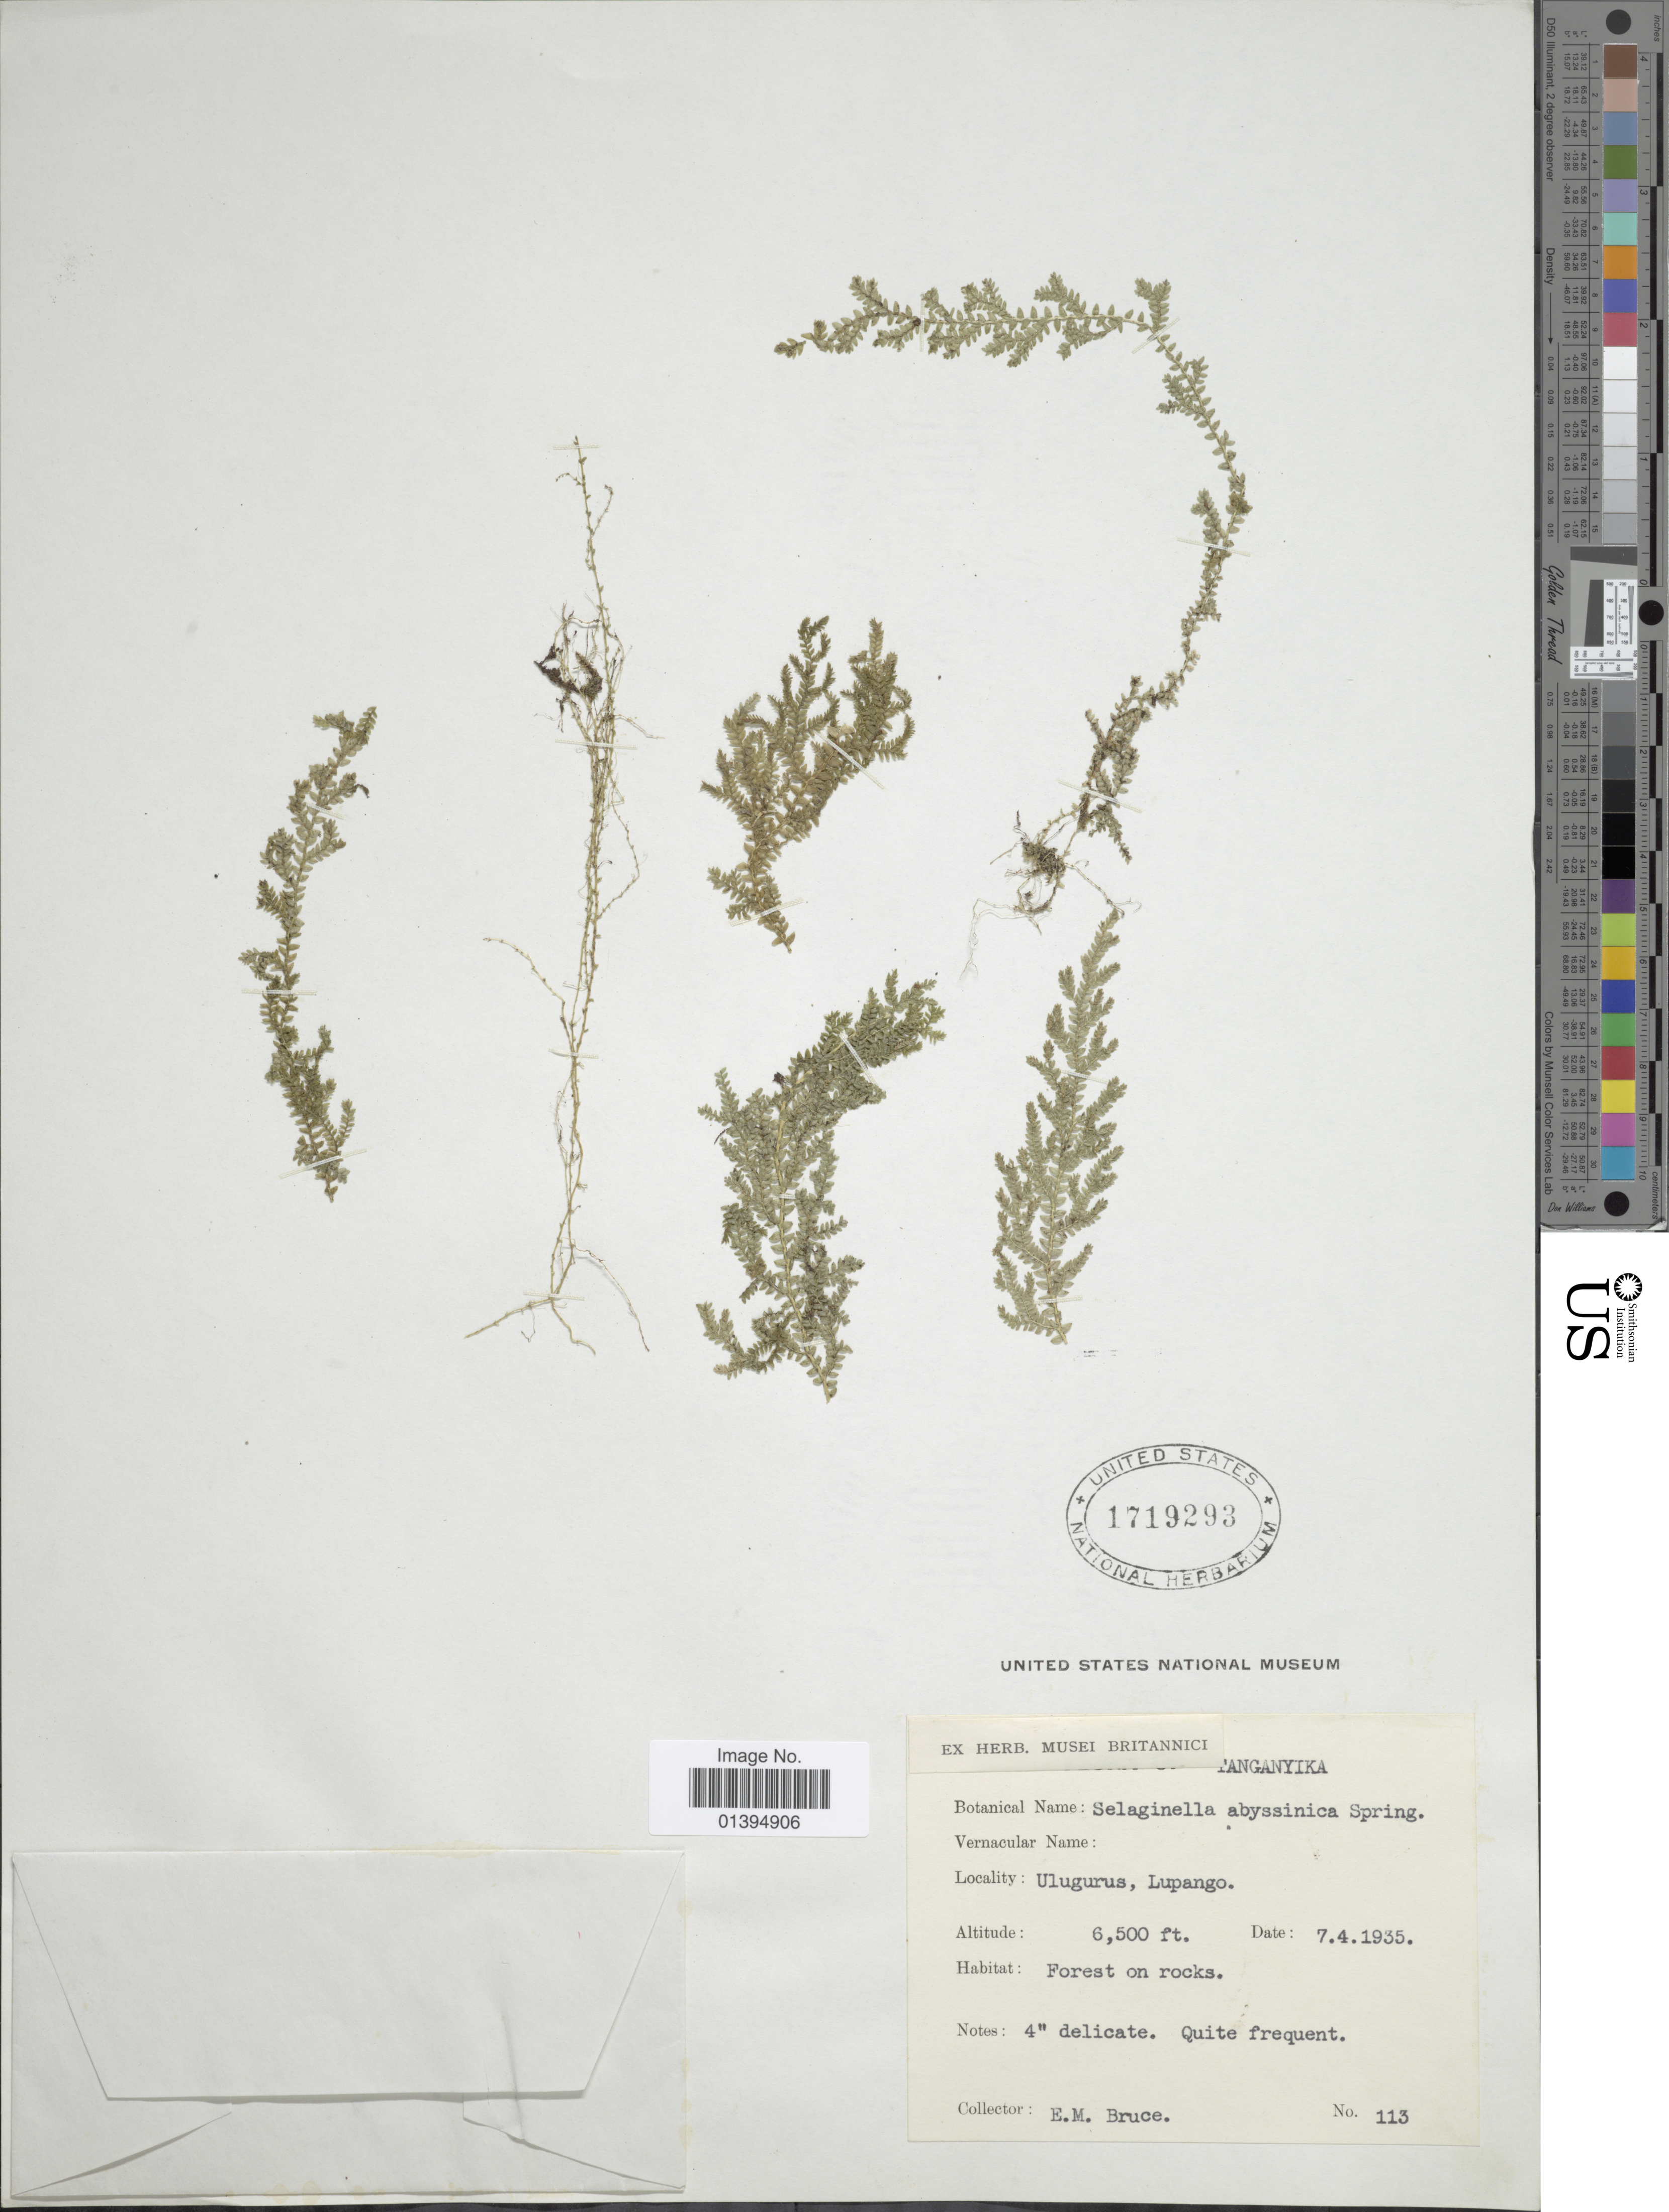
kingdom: Plantae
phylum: Tracheophyta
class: Lycopodiopsida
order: Selaginellales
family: Selaginellaceae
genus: Selaginella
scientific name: Selaginella abyssinica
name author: Spring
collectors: E. Bruce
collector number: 113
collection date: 1935-04-07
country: Tanzania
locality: Tanganyika, Ulugurus, Lupango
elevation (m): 1981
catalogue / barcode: US 1719293